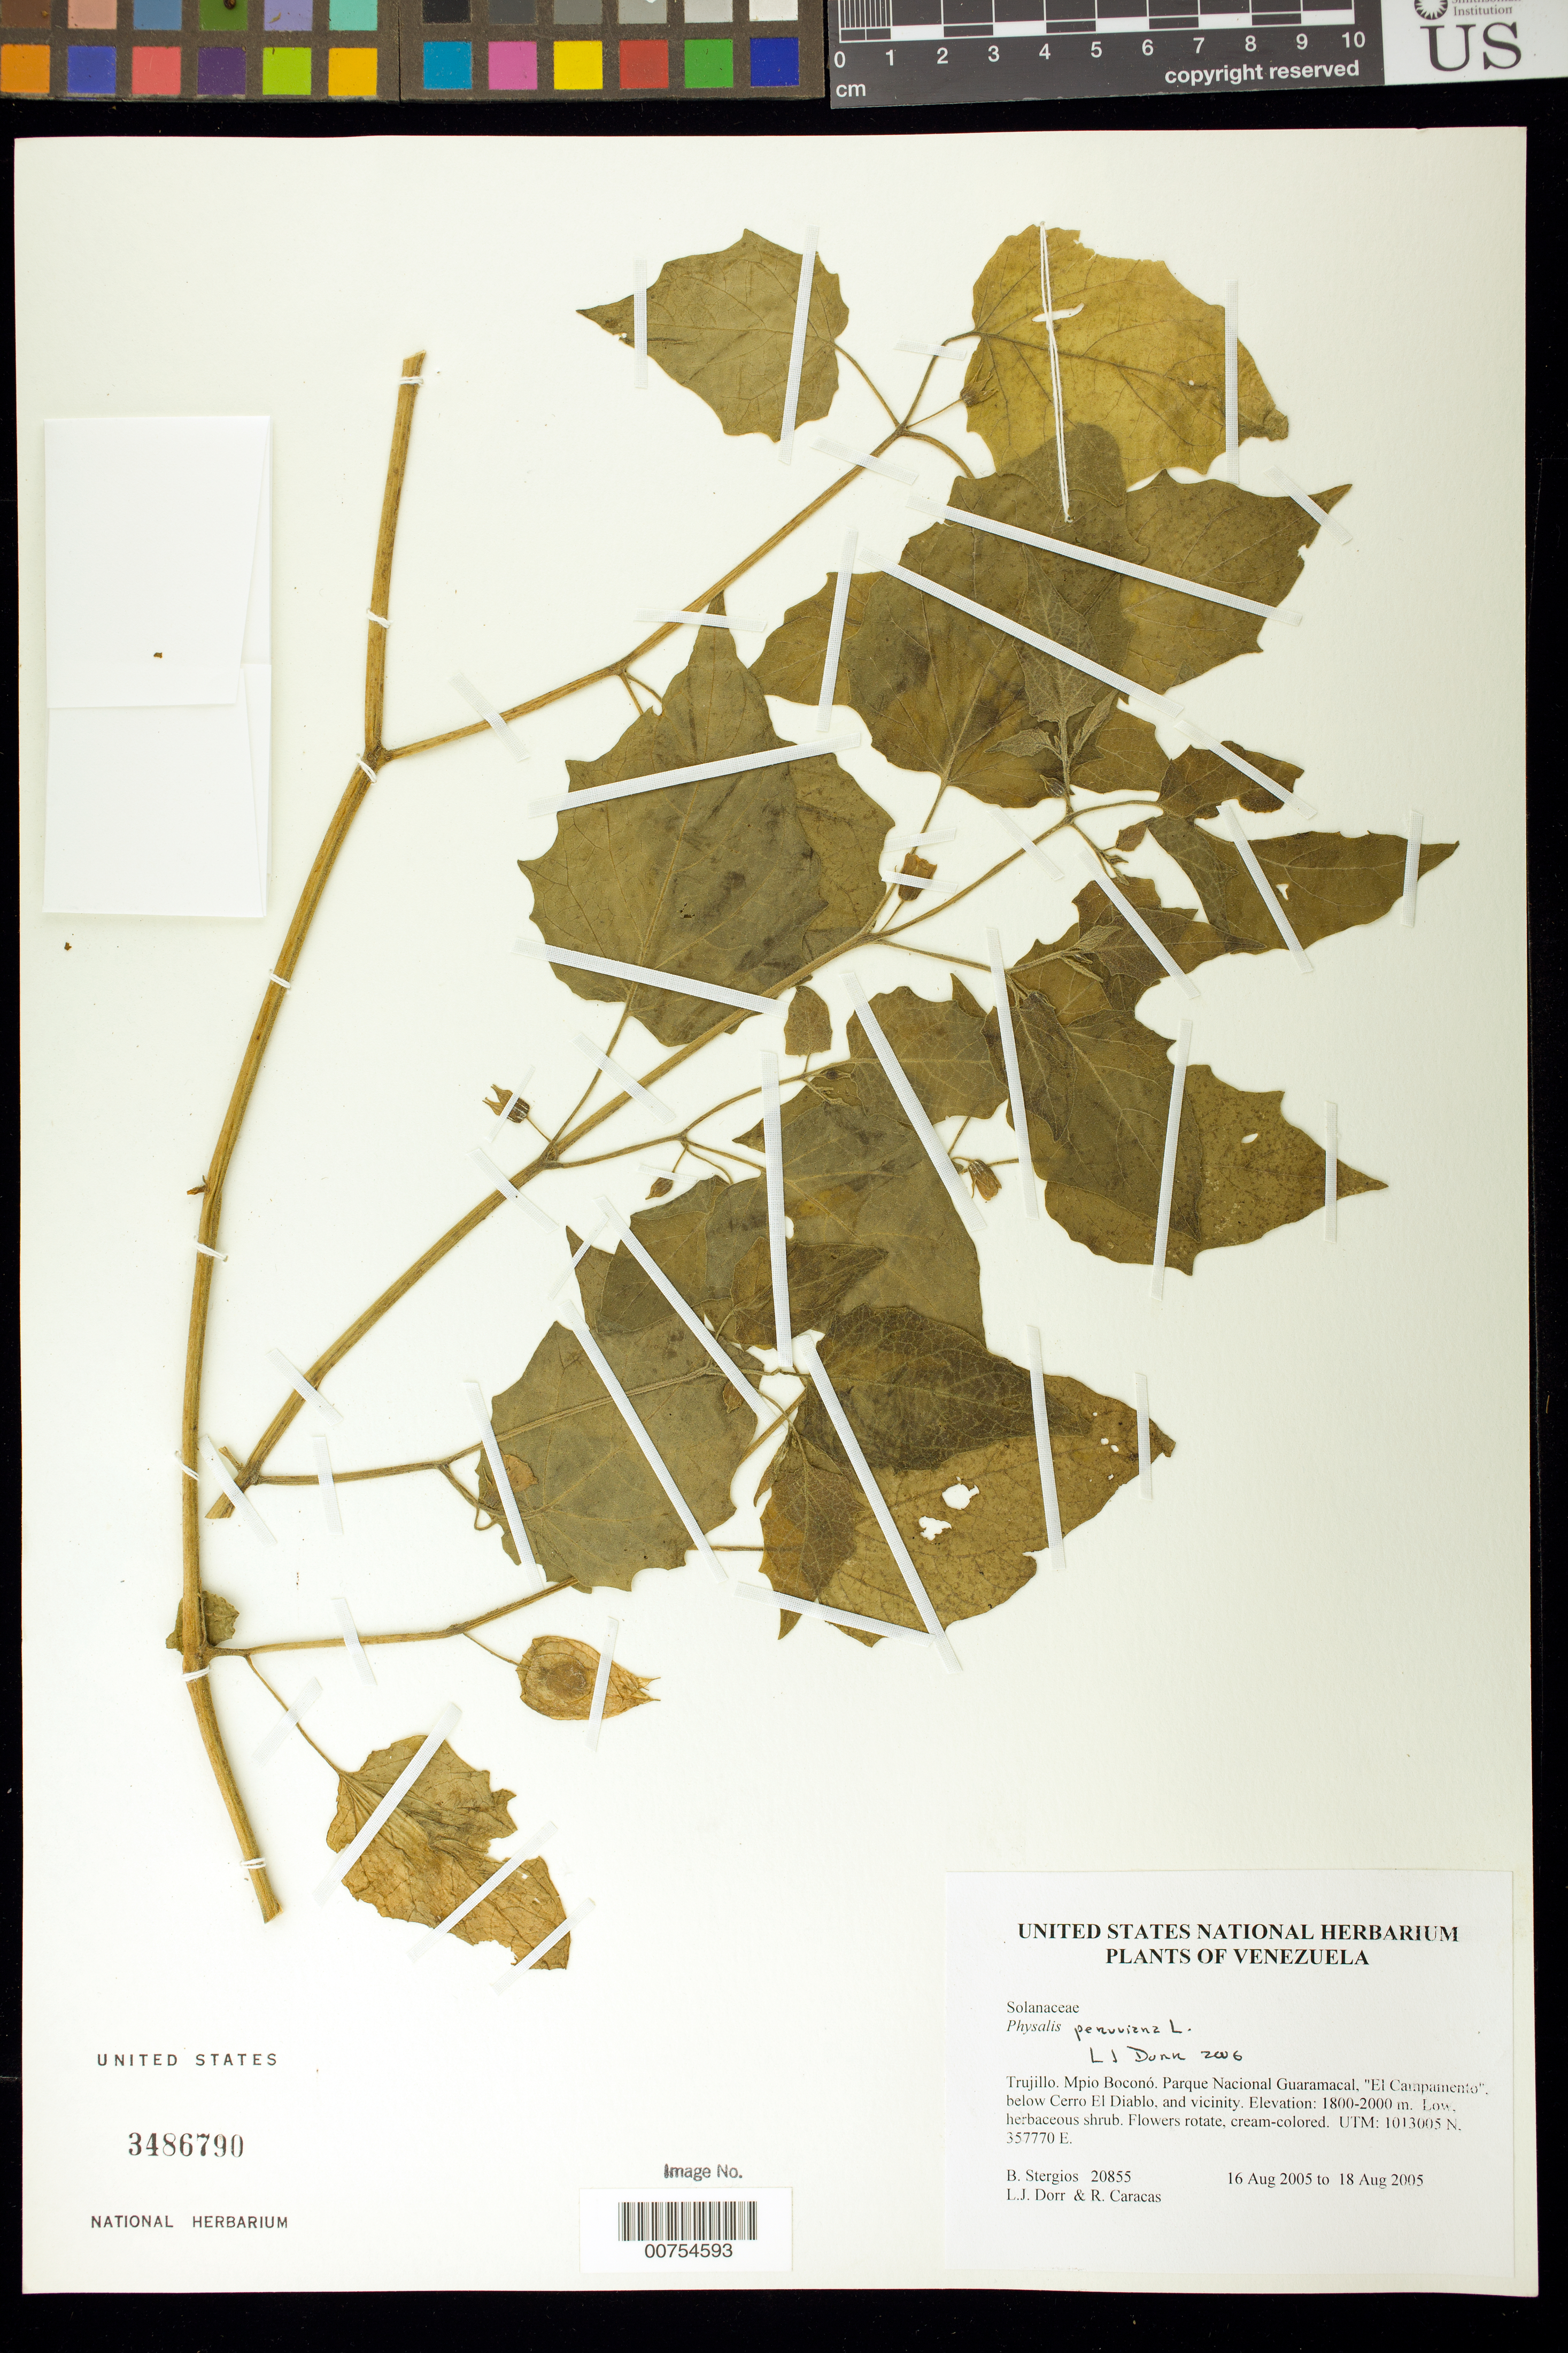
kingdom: Plantae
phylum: Tracheophyta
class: Magnoliopsida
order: Solanales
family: Solanaceae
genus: Physalis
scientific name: Physalis peruviana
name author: L.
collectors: B. G. Stergios, L. J. Dorr & R. Caracas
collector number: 20855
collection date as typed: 16 Aug 2005 to 18 Aug 2005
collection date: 2005-08-16/2005-08-18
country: Venezuela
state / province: Trujillo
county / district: Boconó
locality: Parque Nacional Guaramacal, "El Campamento", below Cerro El Diablo, and vicinity.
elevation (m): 1800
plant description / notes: PORT, US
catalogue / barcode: US 3486790